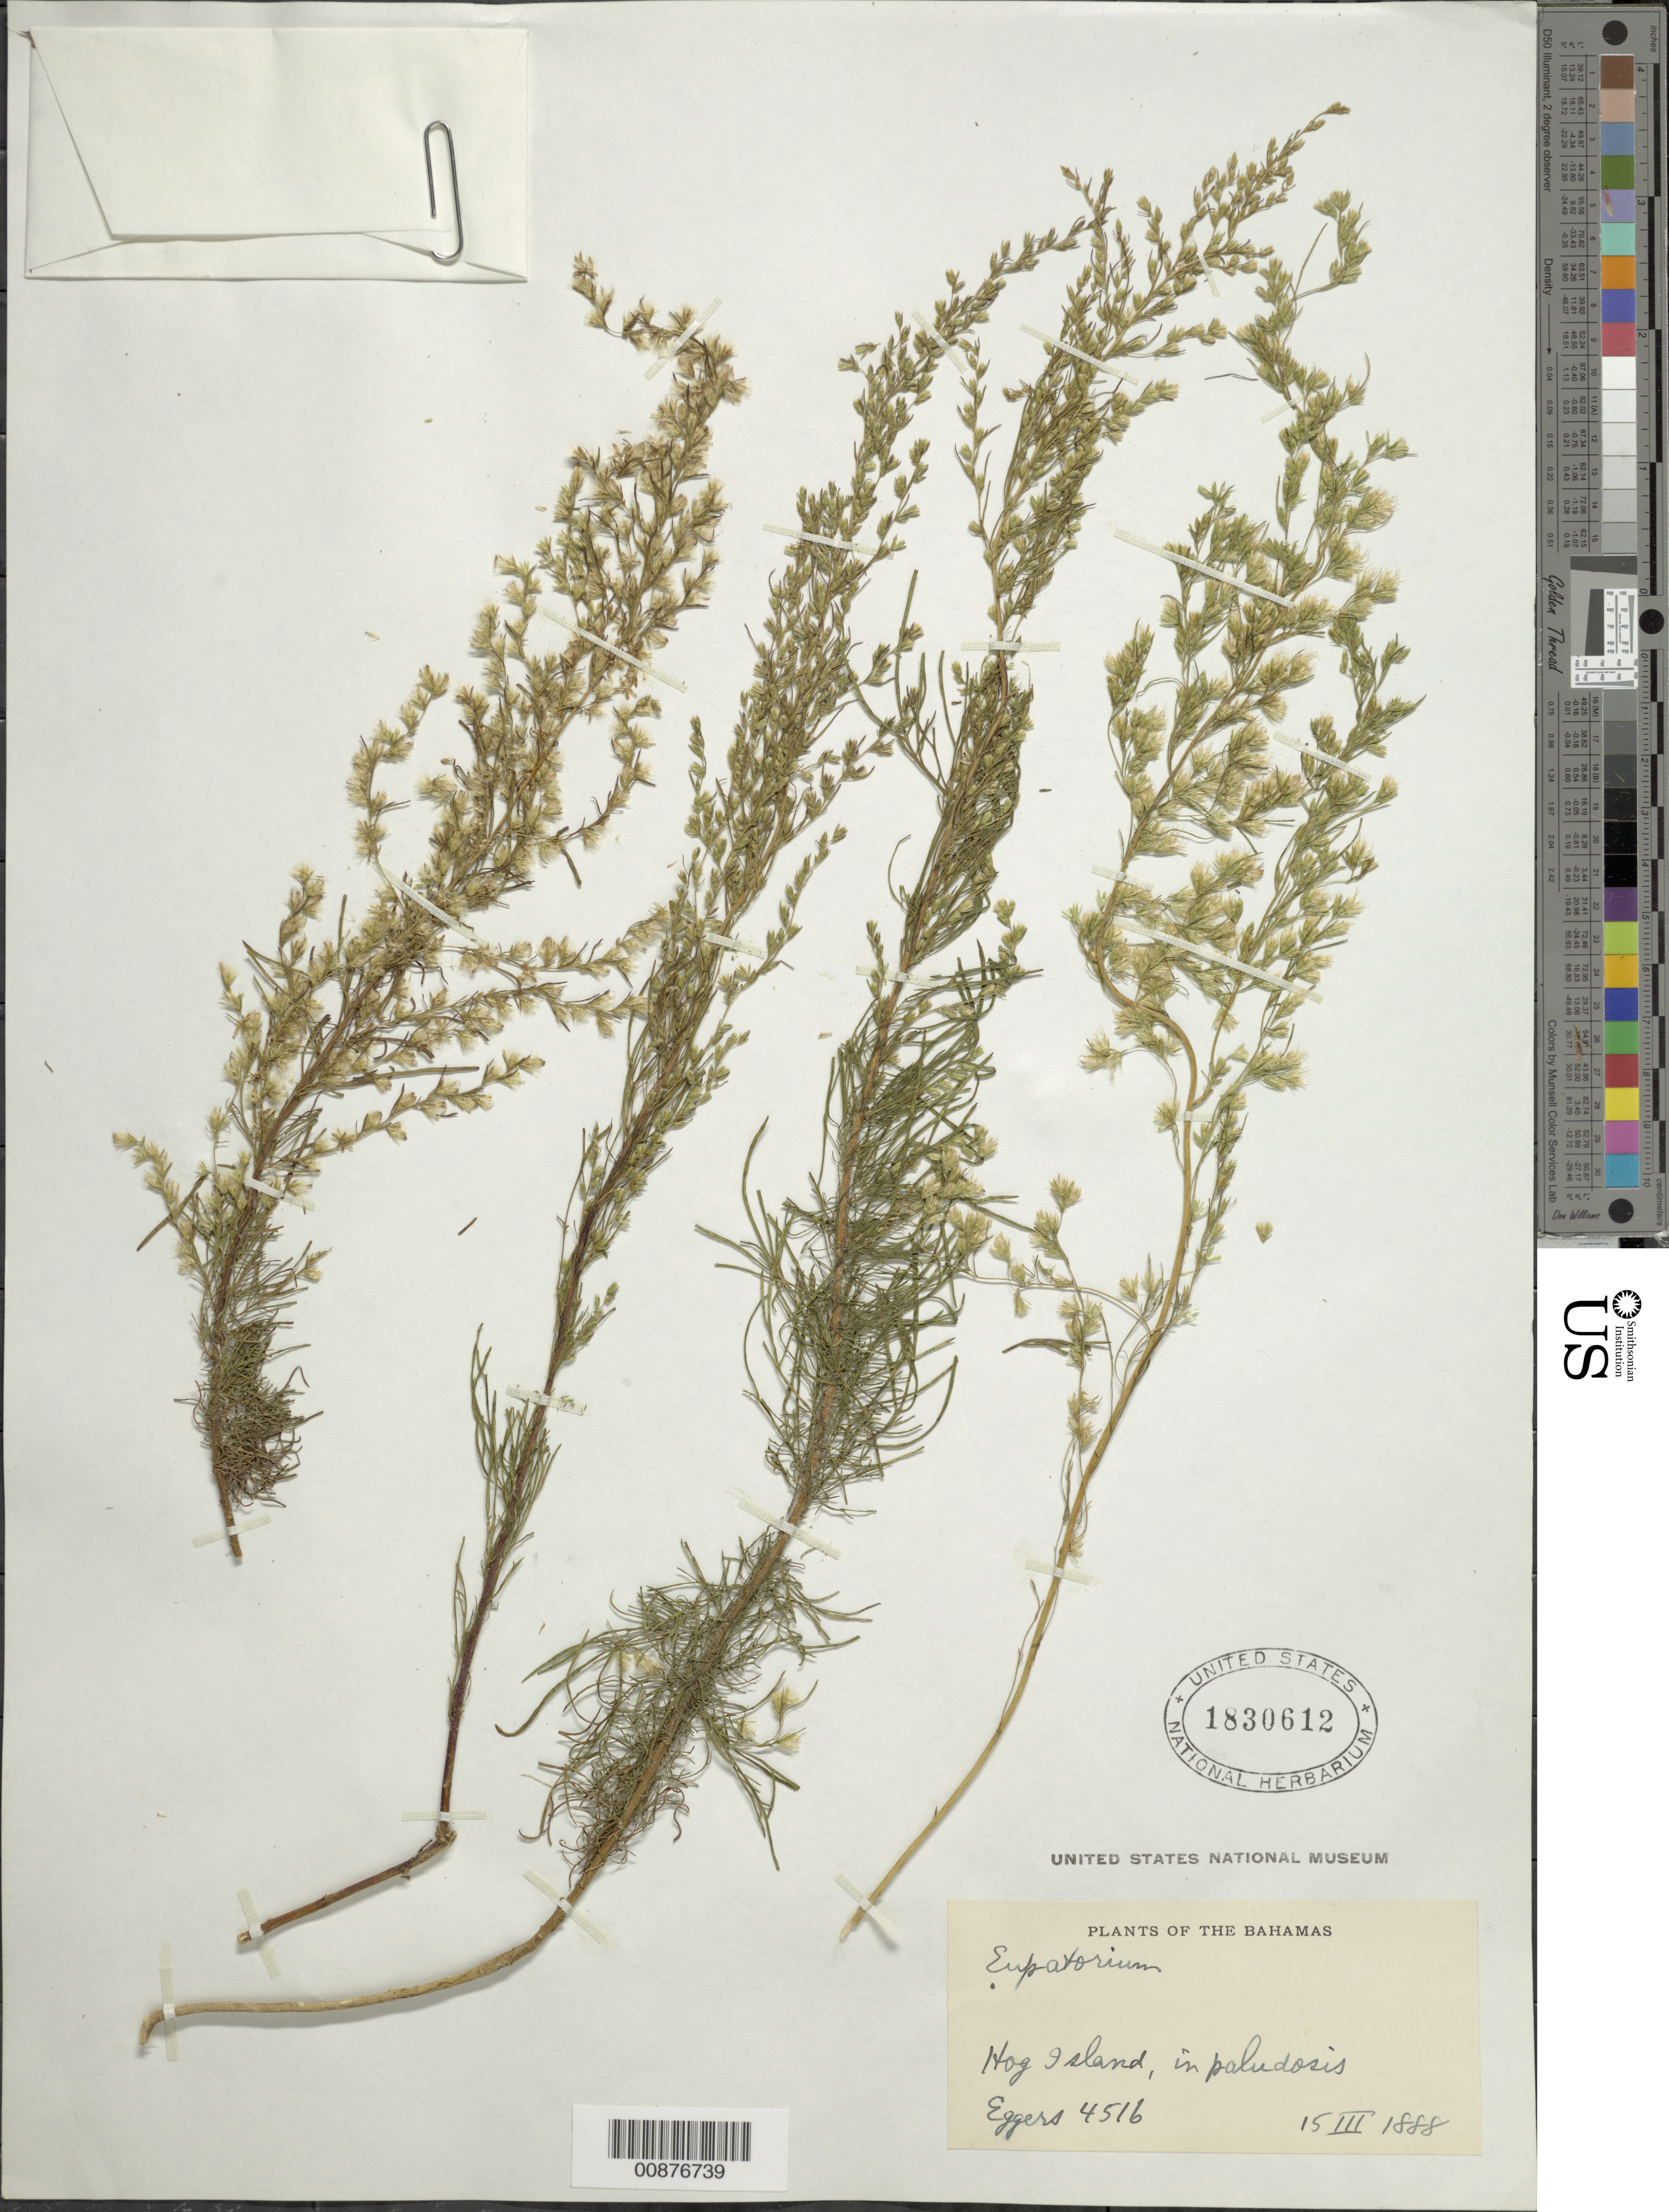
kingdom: Plantae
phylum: Tracheophyta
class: Magnoliopsida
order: Asterales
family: Asteraceae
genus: Eupatorium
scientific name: Eupatorium capillifolium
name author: (Lam.) Small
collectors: H. F. A. von Eggers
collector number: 4516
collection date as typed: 15 Mar 1888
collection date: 1888-03-15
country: Bahamas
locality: Hog Island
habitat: In paludosis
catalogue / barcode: US 1830612